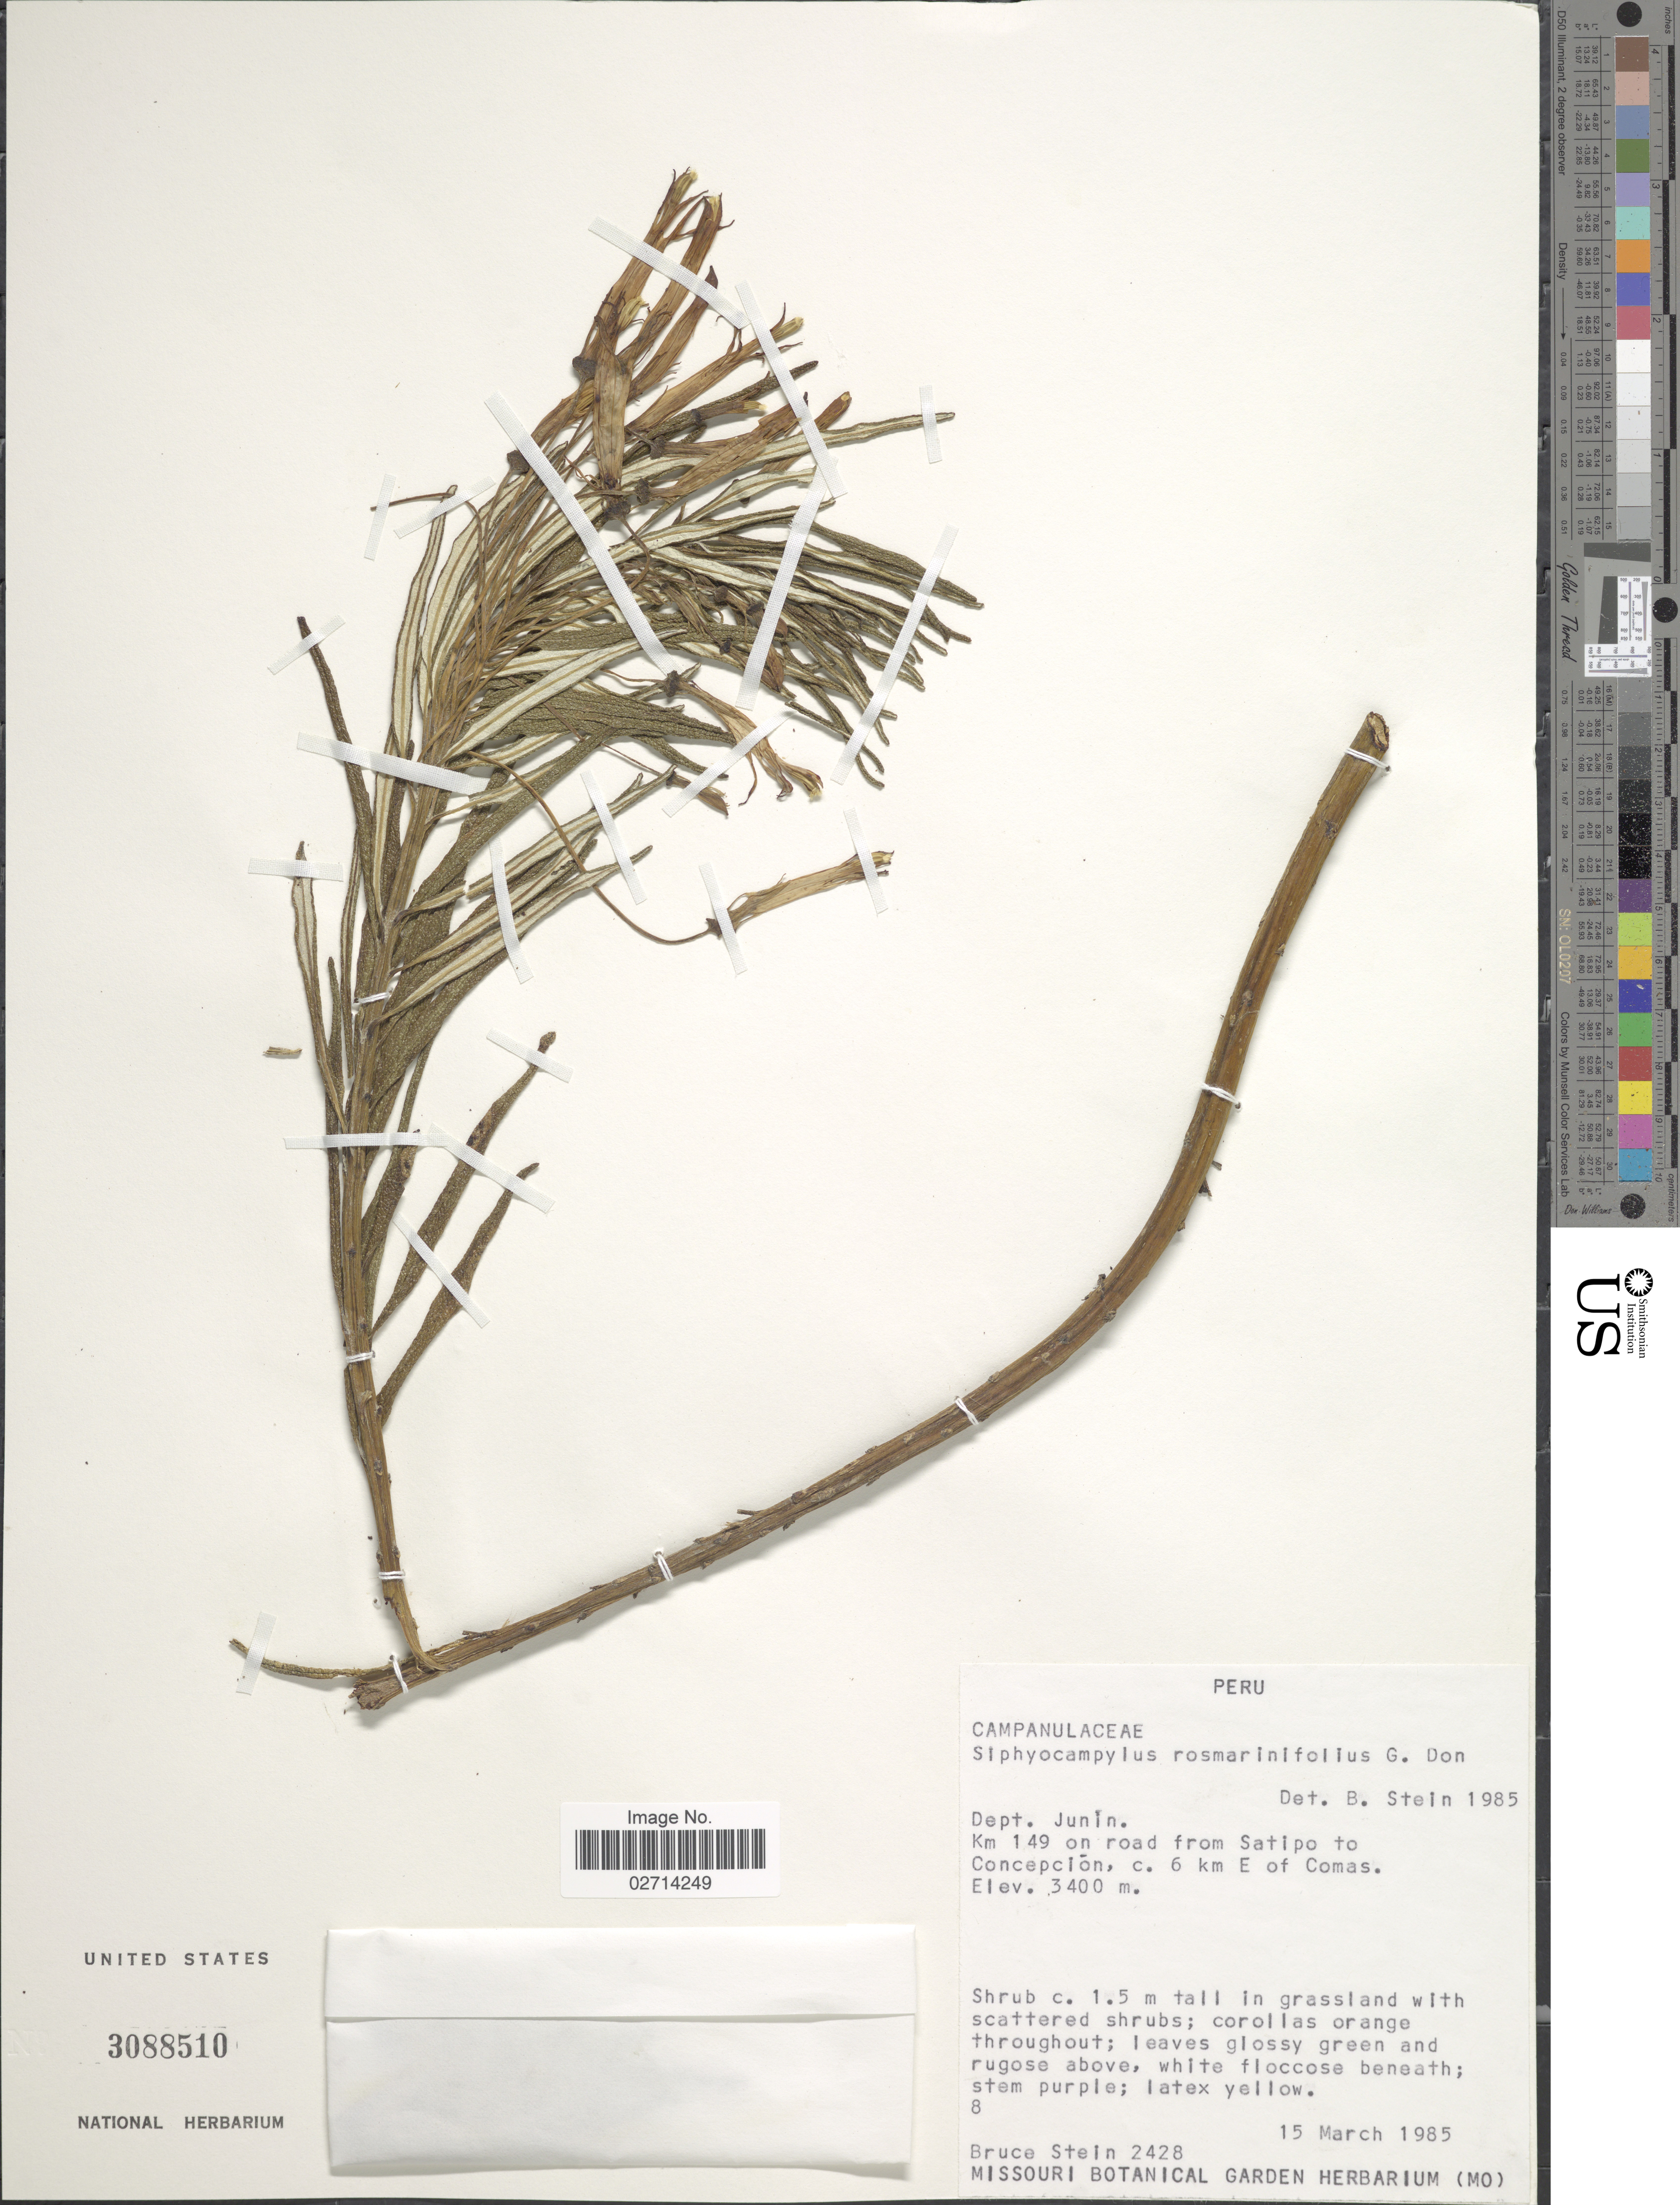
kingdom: Plantae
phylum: Tracheophyta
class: Magnoliopsida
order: Asterales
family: Campanulaceae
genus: Siphocampylus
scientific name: Siphocampylus rosmarinifolius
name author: G. Don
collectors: B. A. Stein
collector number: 2428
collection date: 1985-03-15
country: Peru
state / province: Junín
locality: Km 149 on road from Satipo to Concepcion, c. 6 km E of Comas.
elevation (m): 3400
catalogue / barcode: US 3088510